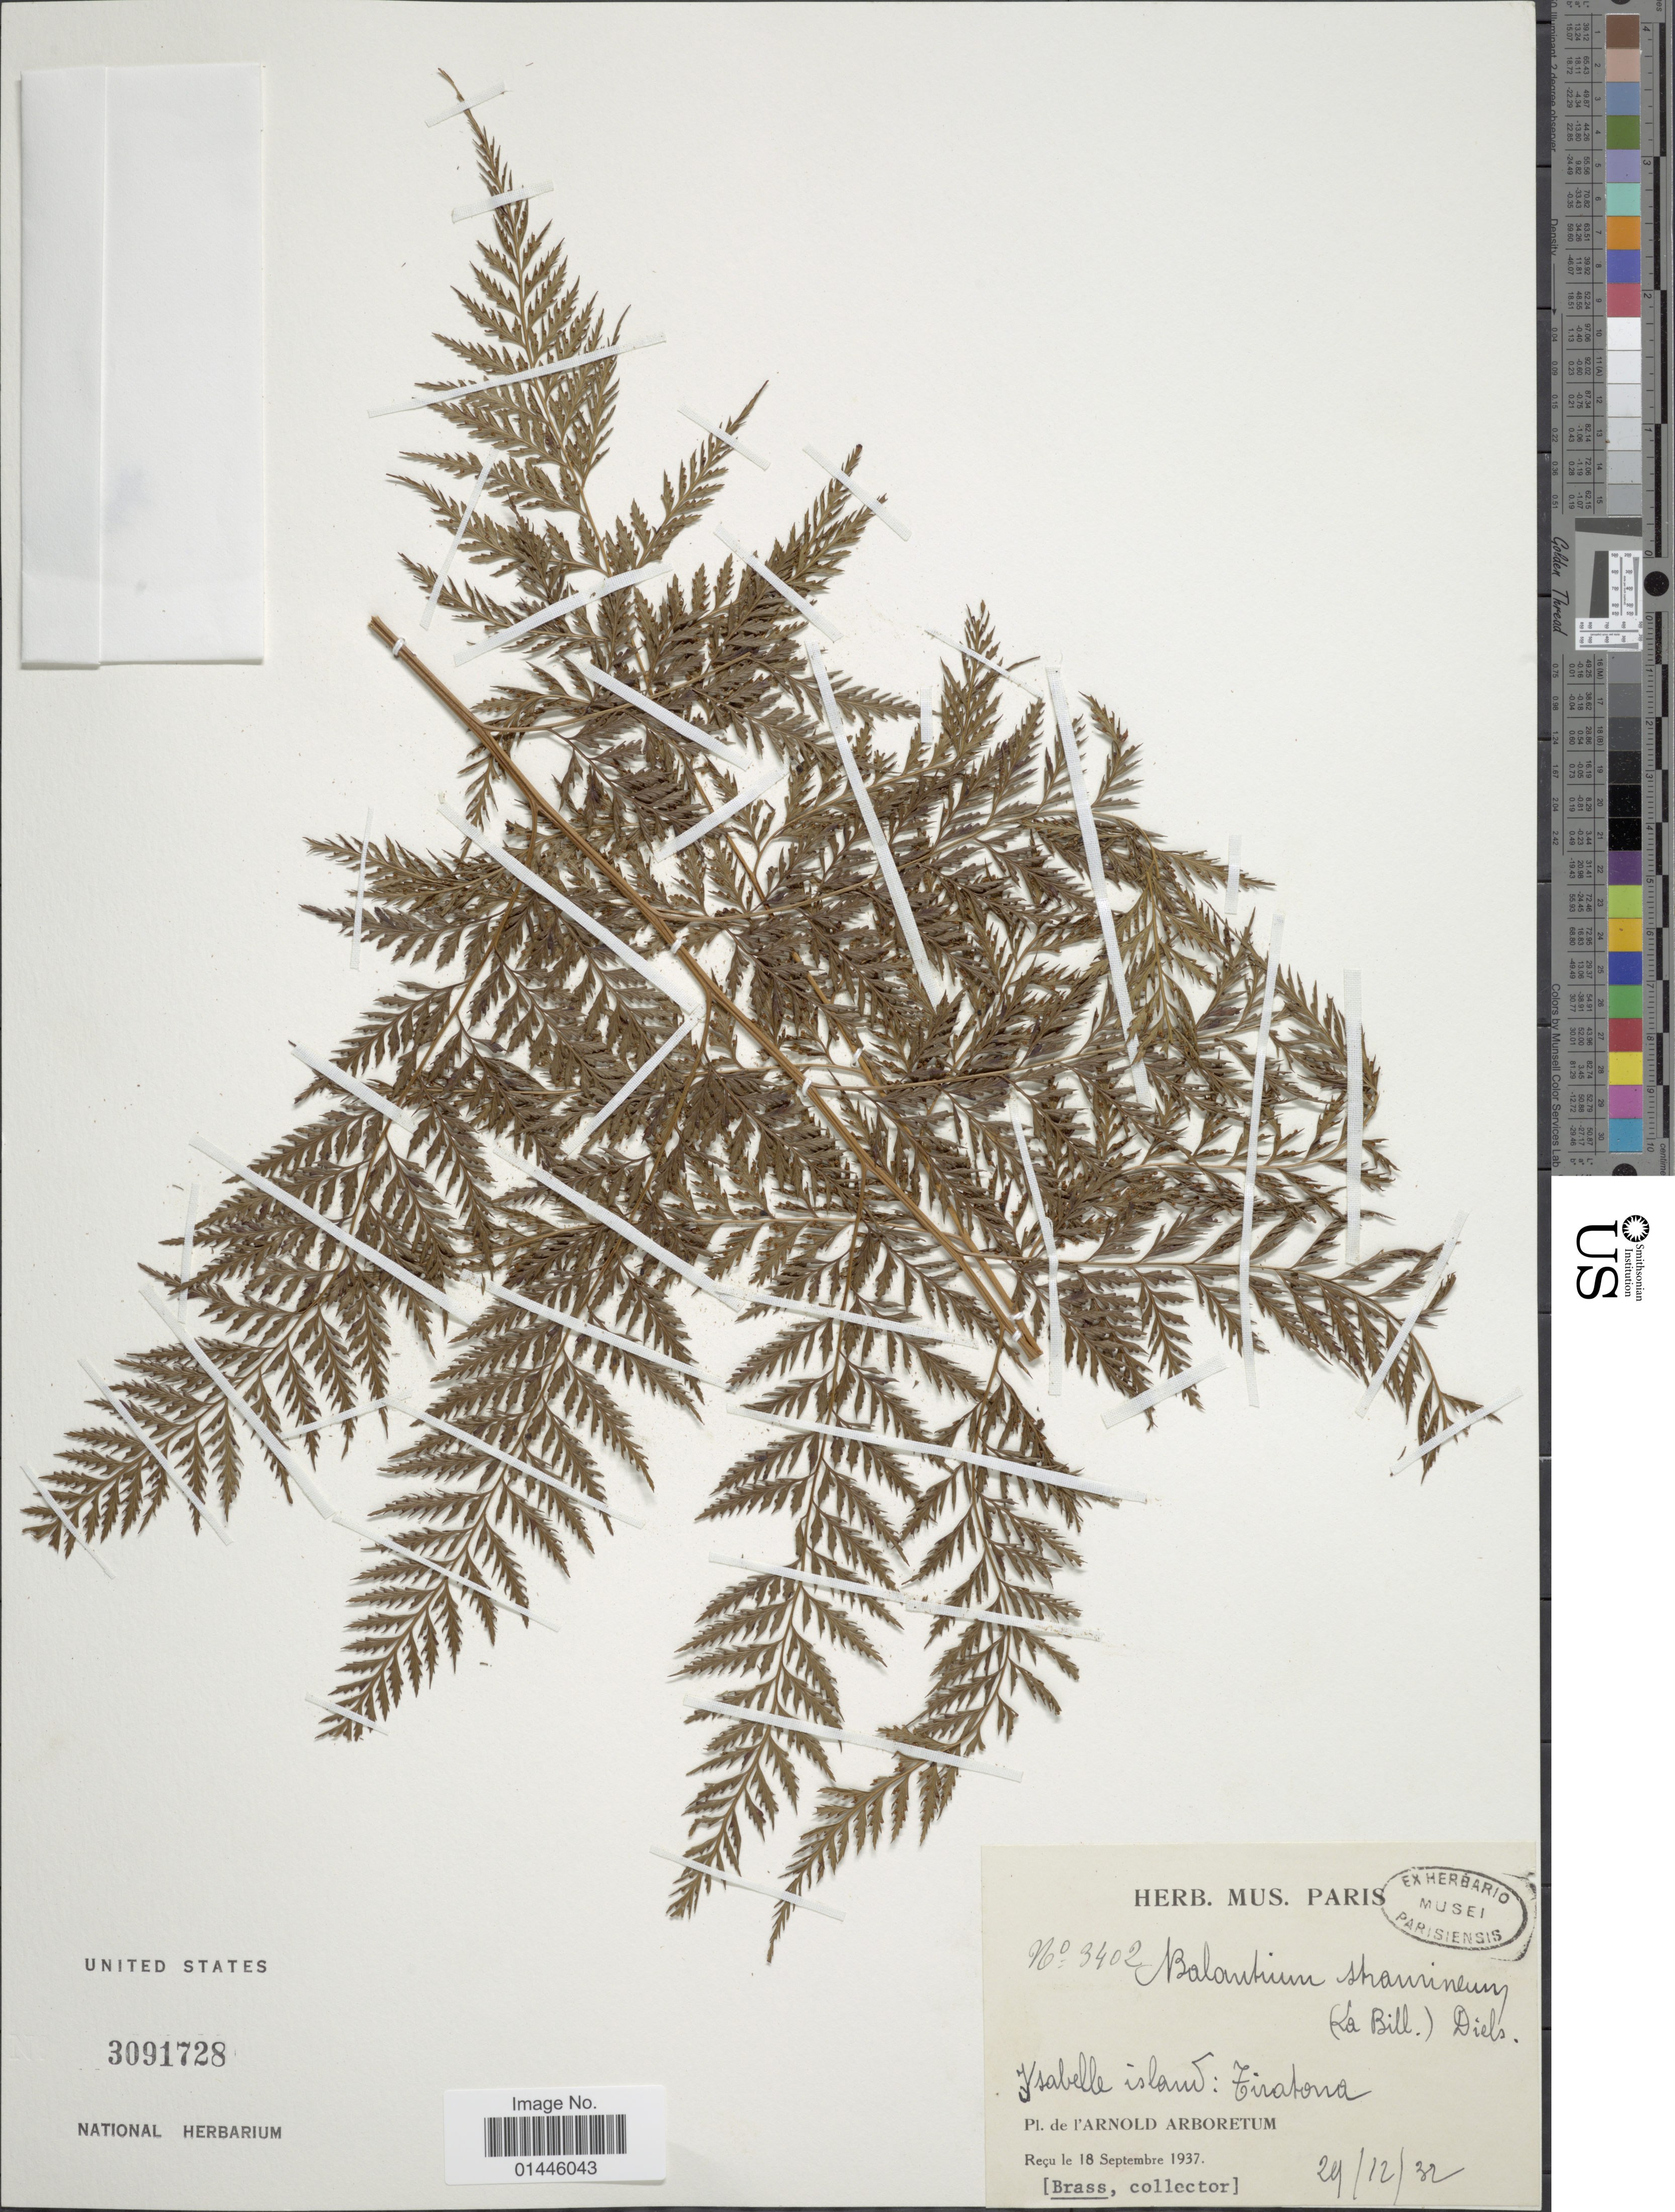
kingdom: Plantae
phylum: Tracheophyta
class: Polypodiopsida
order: Cyatheales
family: Dicksoniaceae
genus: Calochlaena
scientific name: Calochlaena straminea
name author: (Labill.) M.D. Turner & R.A. White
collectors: Brass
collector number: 3402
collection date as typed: Transcribed d/m/y: 29/12/32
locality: Isabelle island: Tiratona, Pl. de l'Arnold Arboretum. [interpreted]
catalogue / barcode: US 3091728